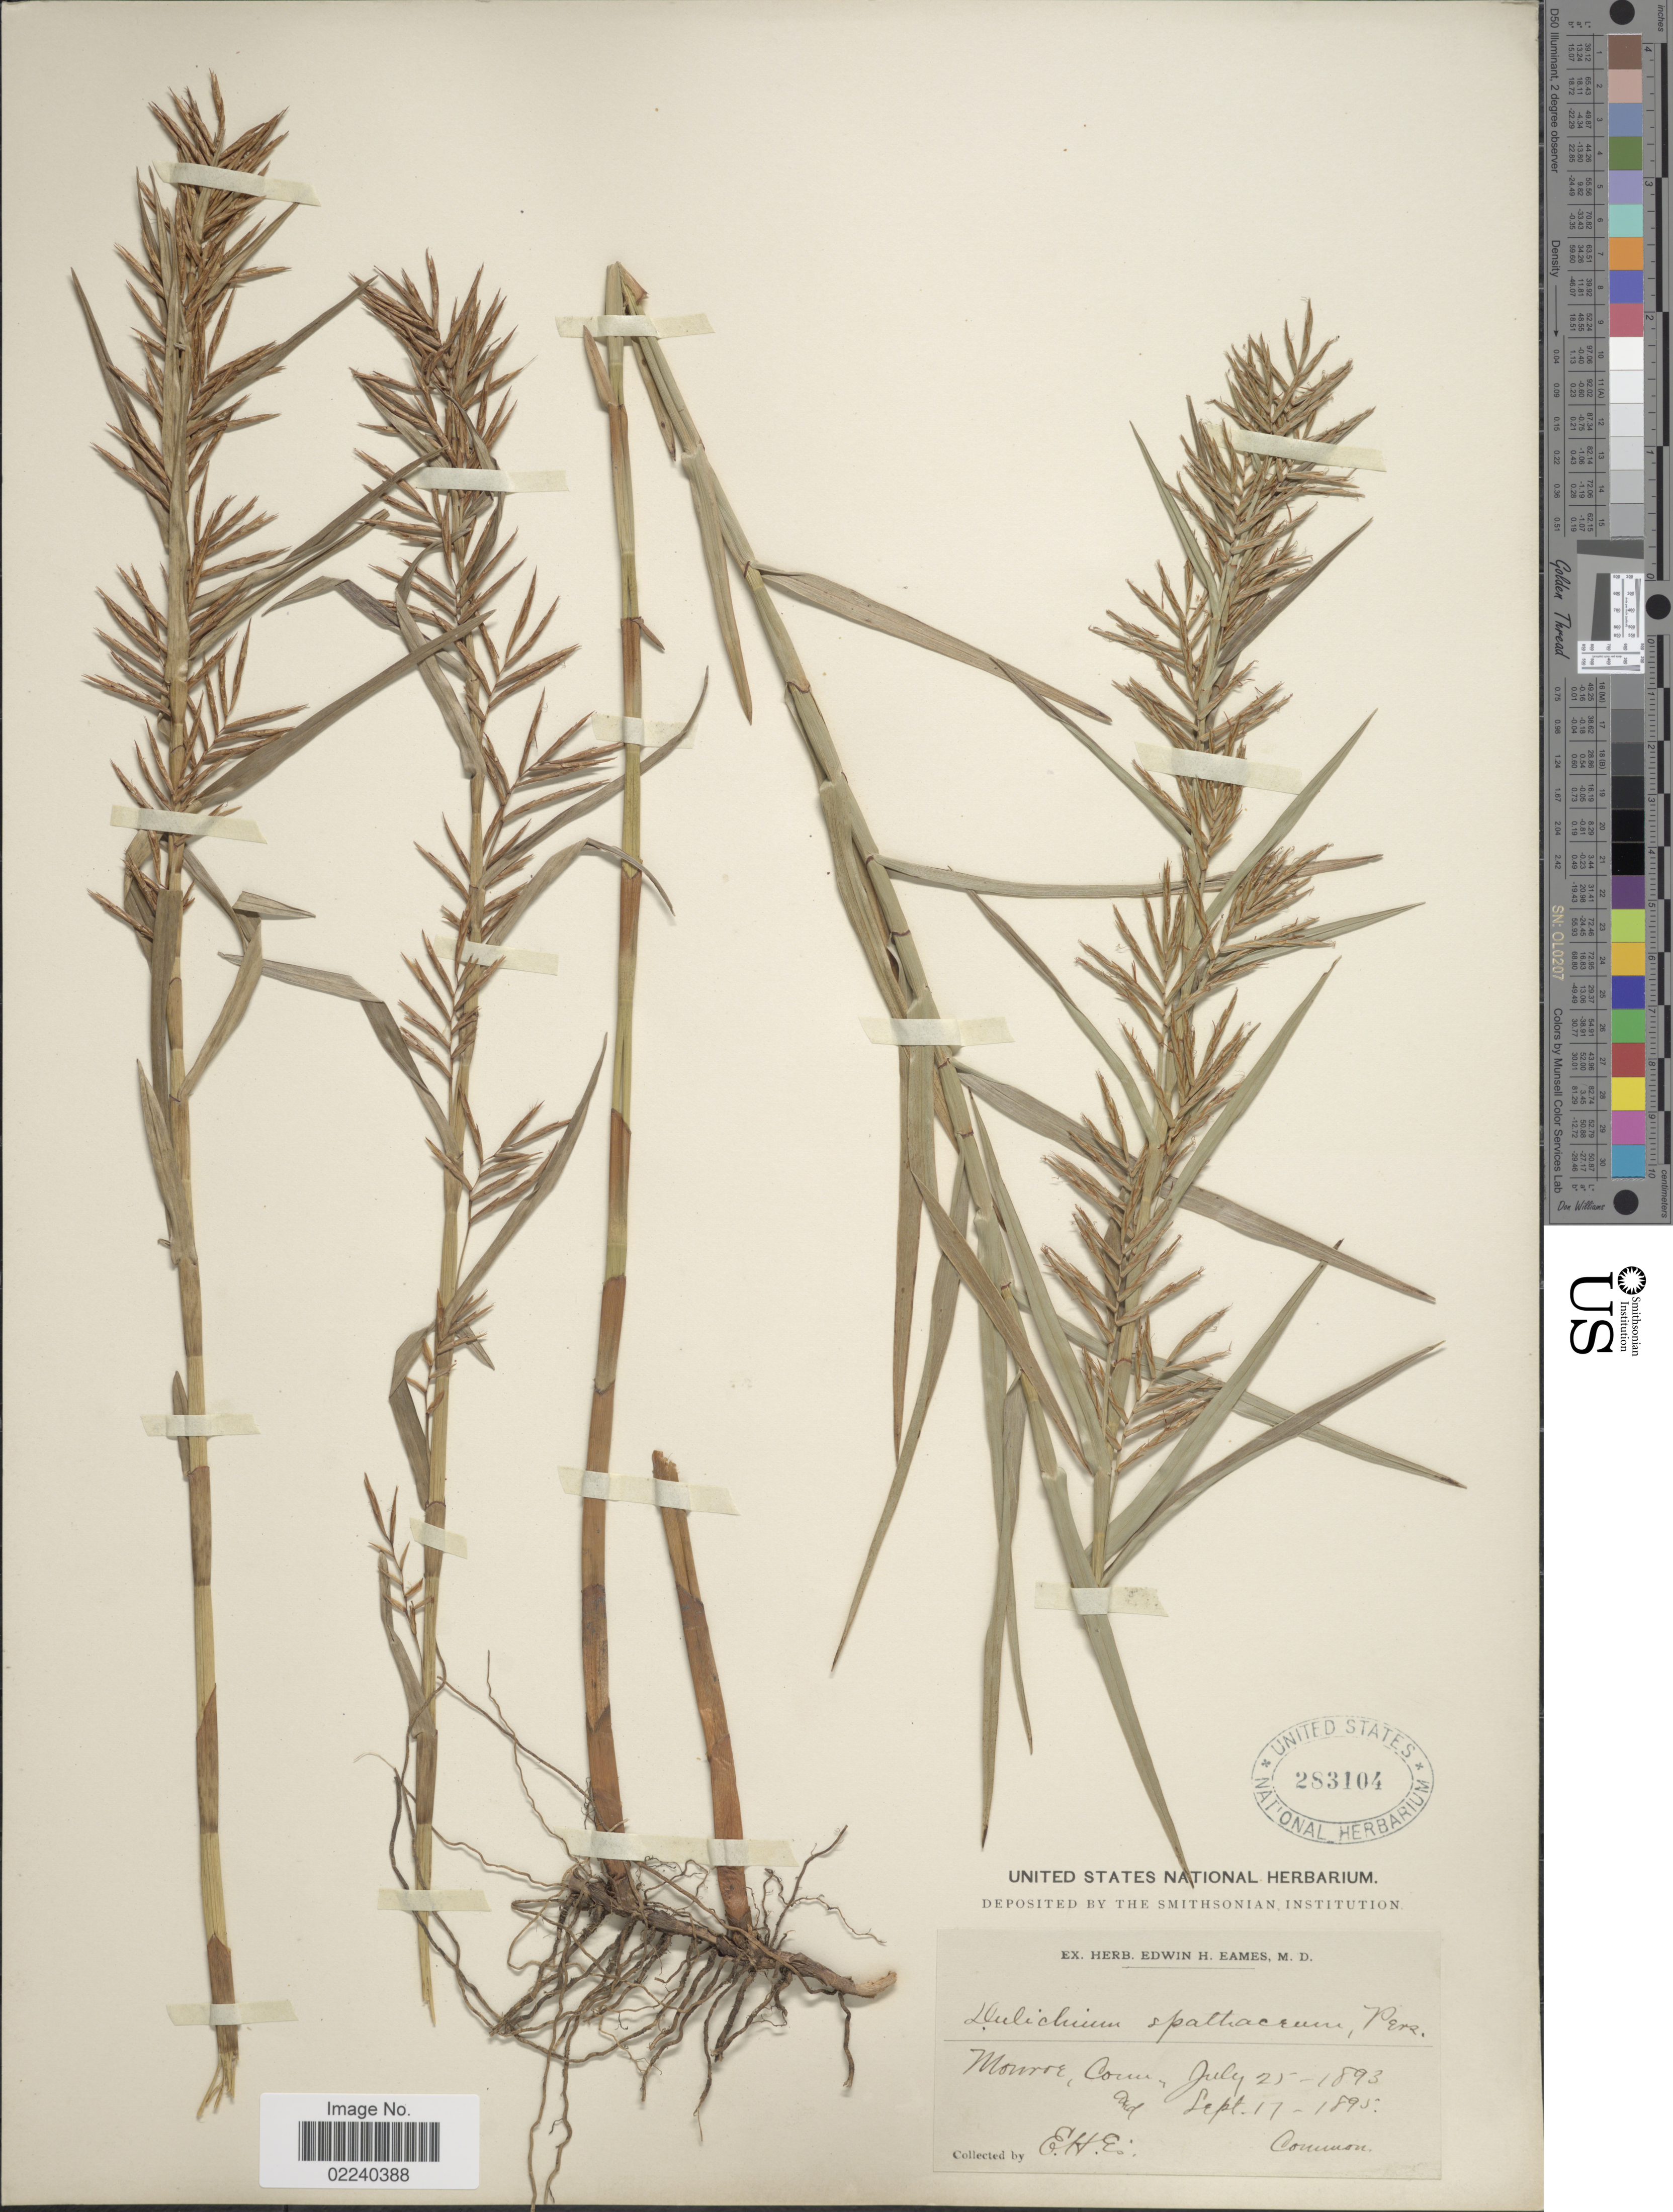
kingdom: Plantae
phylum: Tracheophyta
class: Liliopsida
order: Poales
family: Cyperaceae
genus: Dulichium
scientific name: Dulichium arundinaceum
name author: (L.) Britton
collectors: E. H. Eames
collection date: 1893-07-25/1895-09-17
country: United States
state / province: Connecticut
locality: Monroe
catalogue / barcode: US 283104